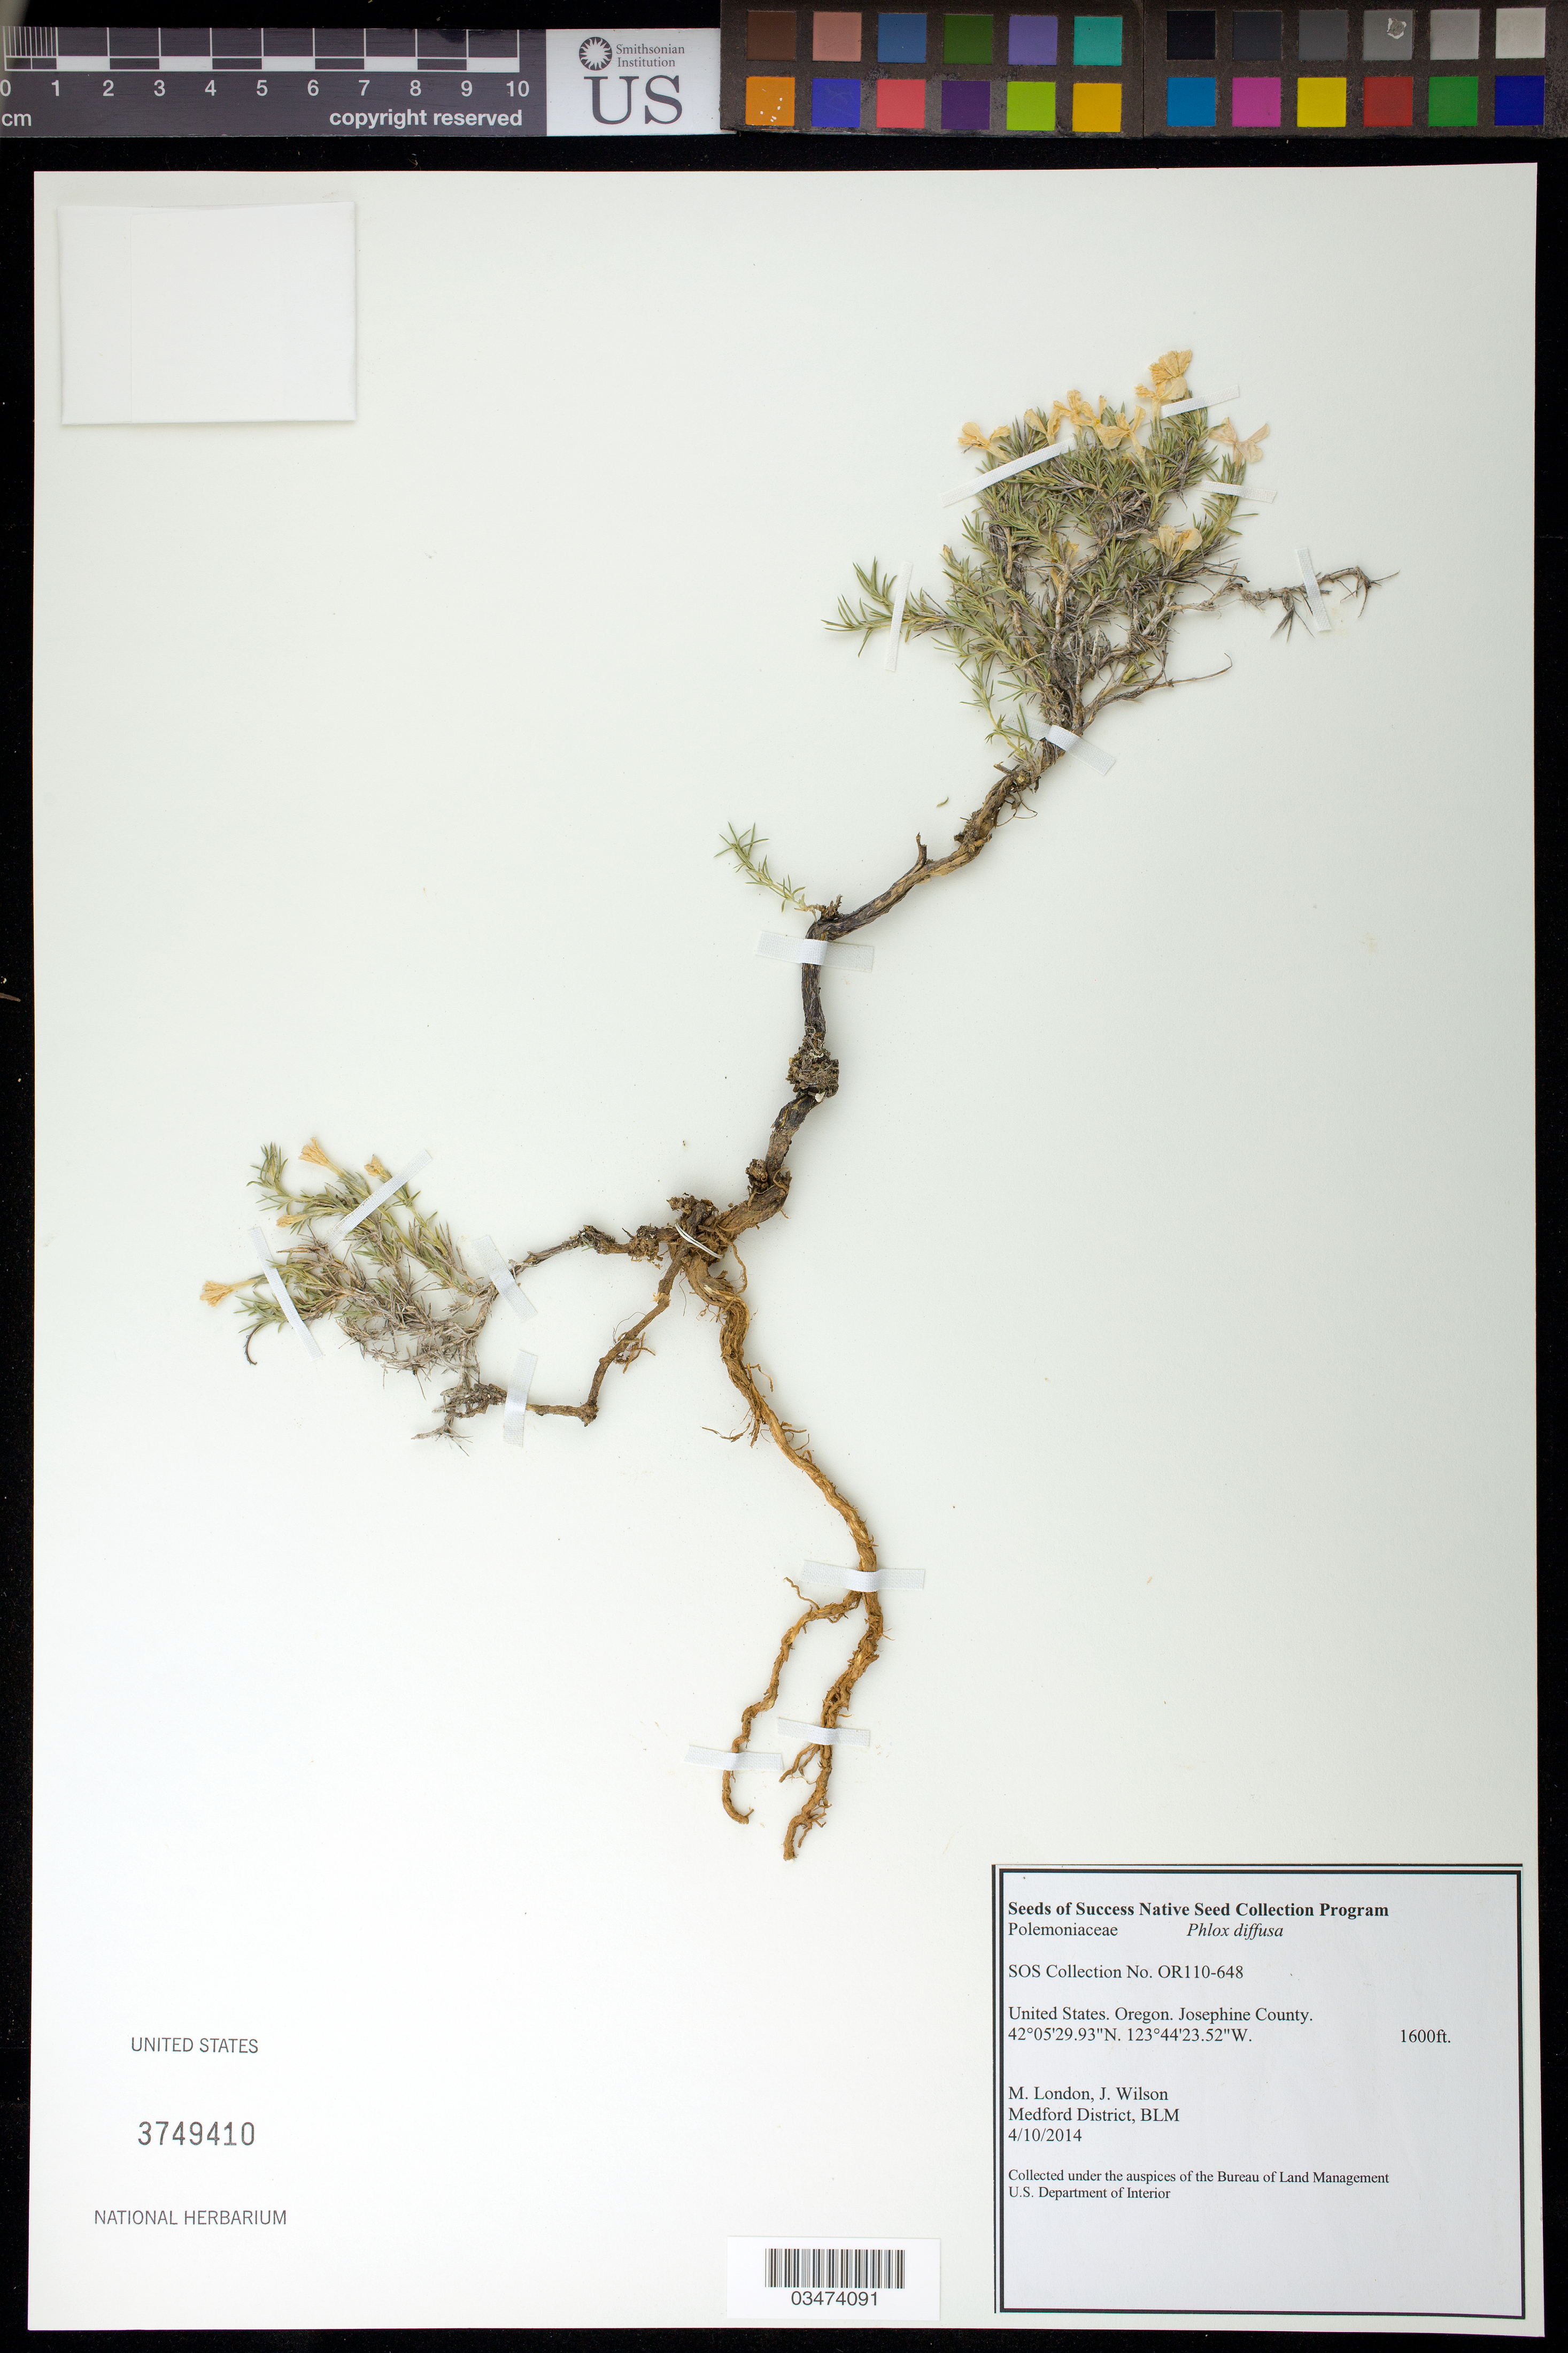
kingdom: Plantae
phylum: Tracheophyta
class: Magnoliopsida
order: Ericales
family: Polemoniaceae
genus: Phlox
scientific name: Phlox diffusa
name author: Benth.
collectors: M. London & J. Wilson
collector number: OR110-648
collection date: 2014-04-10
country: United States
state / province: Oregon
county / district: Josephine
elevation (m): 488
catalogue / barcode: US 3749410